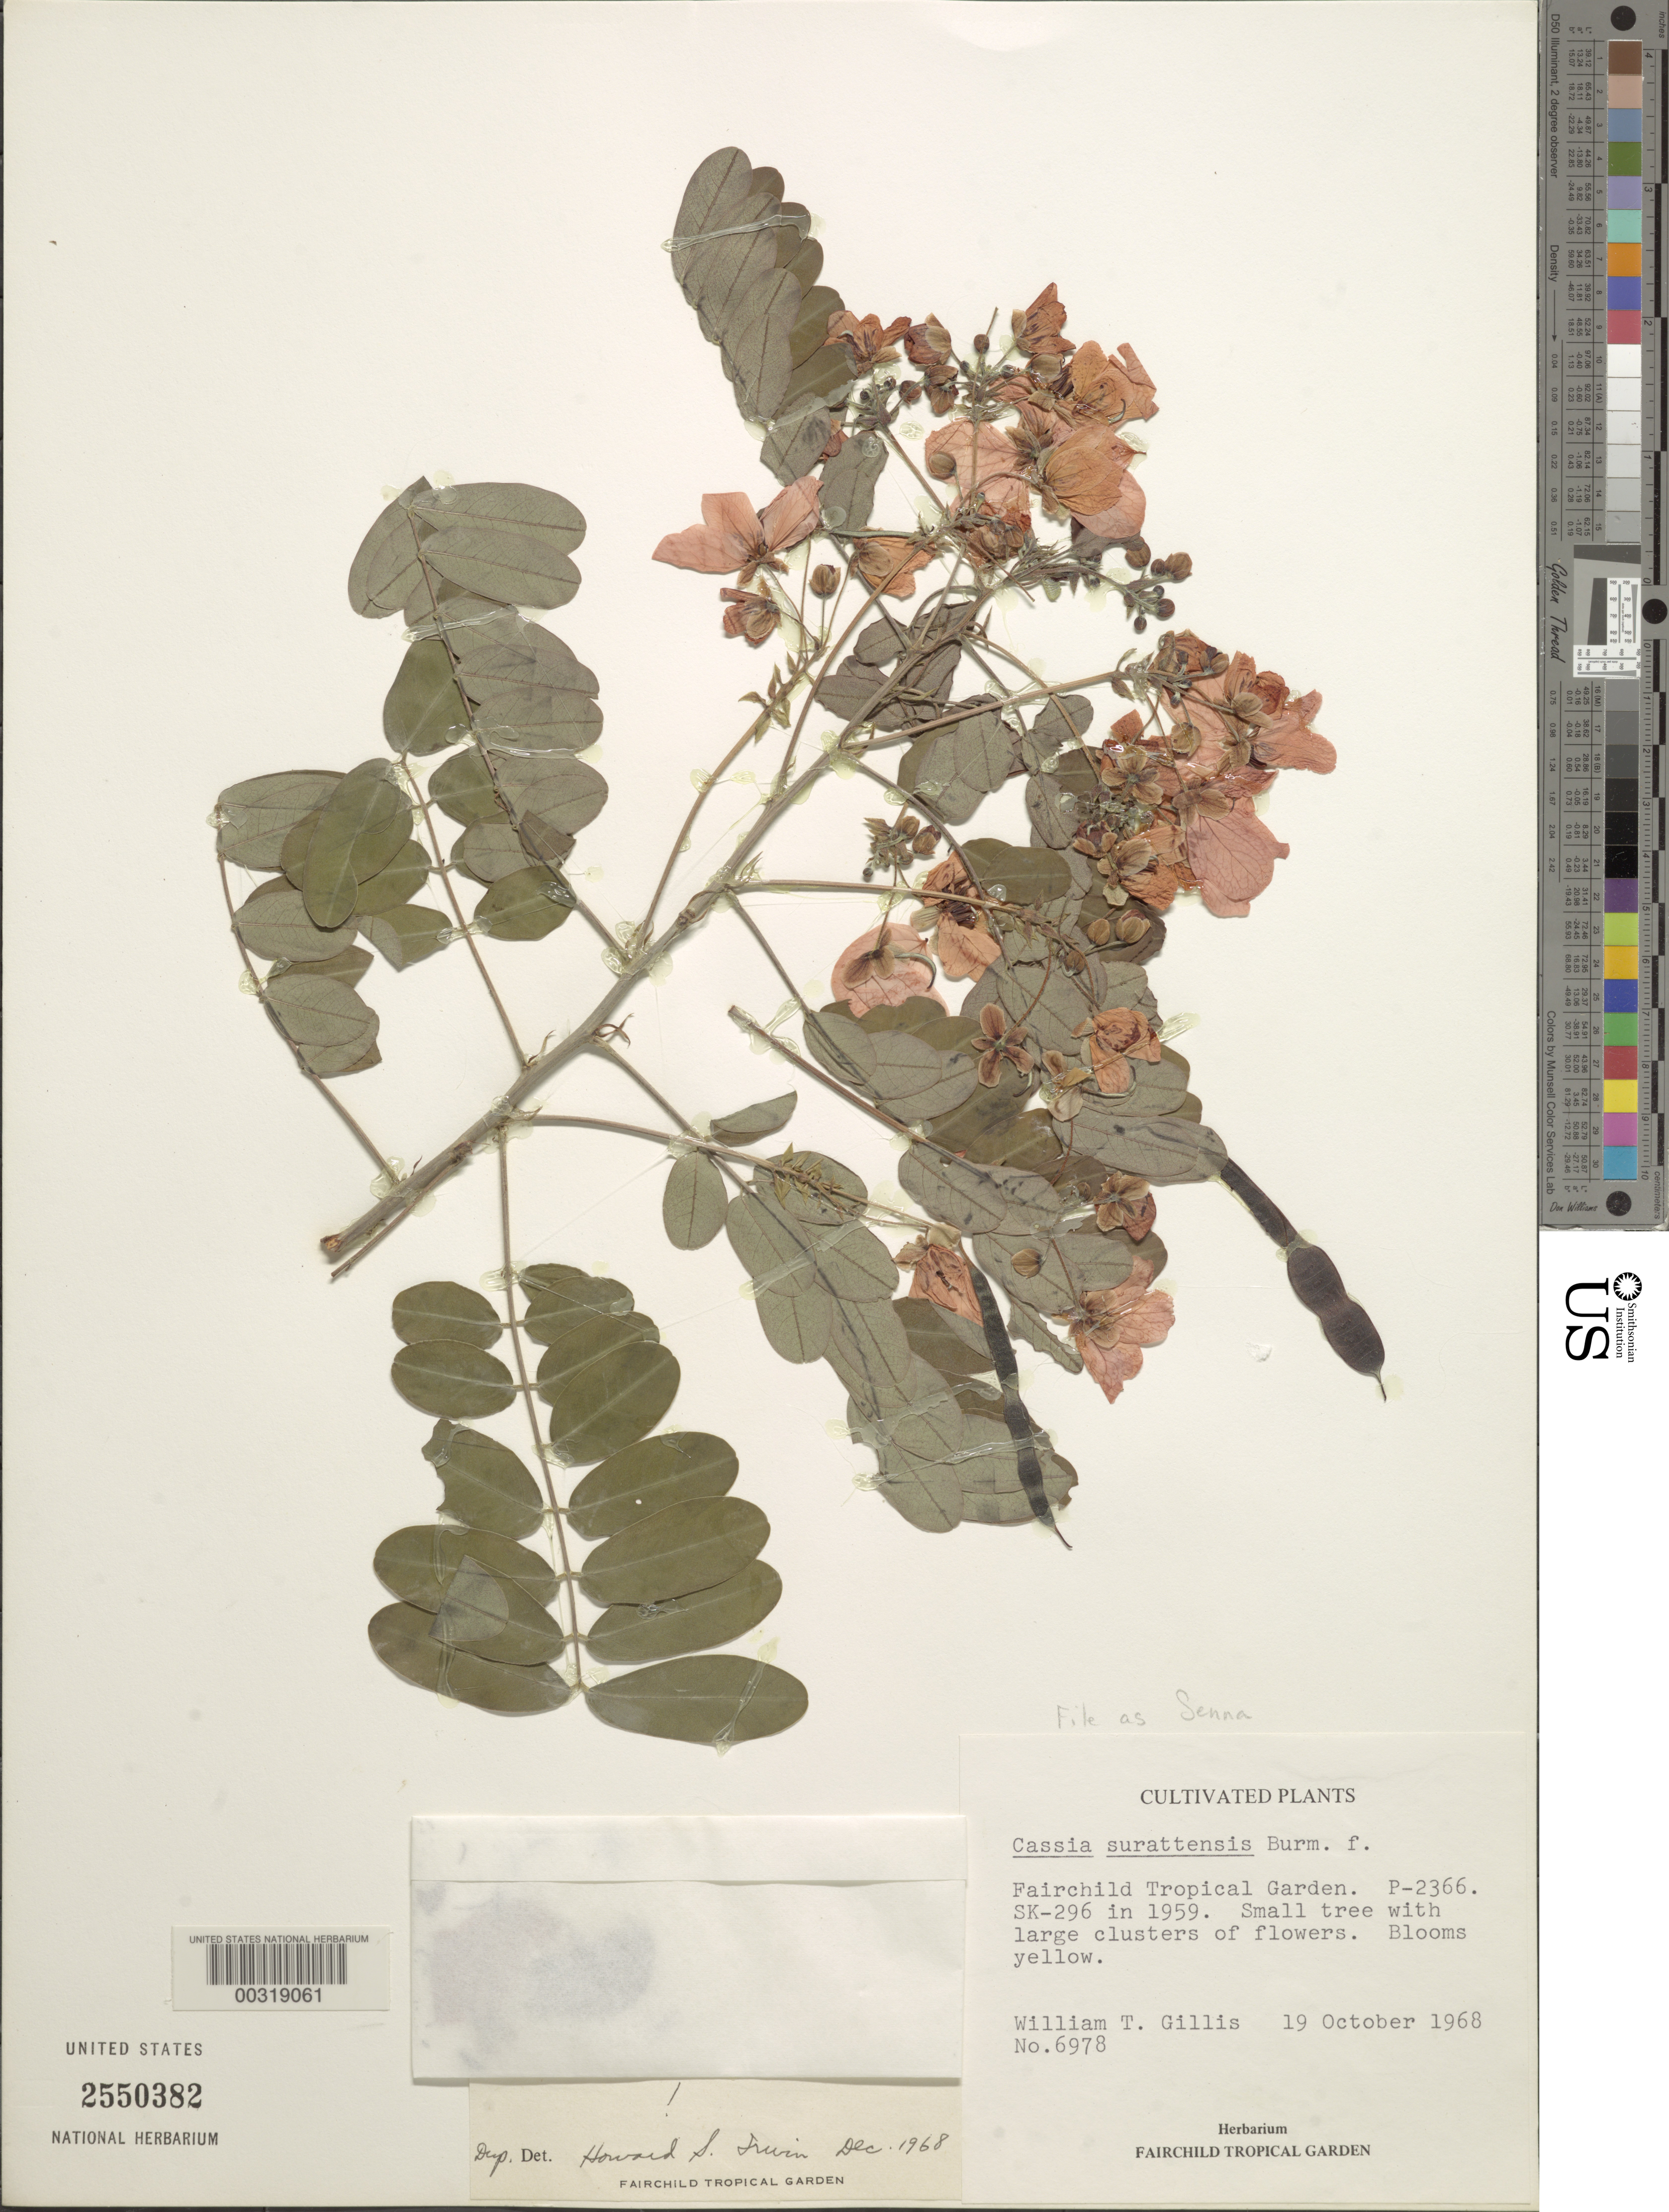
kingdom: Plantae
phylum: Tracheophyta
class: Magnoliopsida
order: Fabales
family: Fabaceae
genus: Senna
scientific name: Senna surattensis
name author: (Burm. f.) H.S. Irwin & Barneby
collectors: J. N. Rose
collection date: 1969-09-27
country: United States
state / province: Florida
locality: Coconut Grove, former home of David Fairchild, the Kampong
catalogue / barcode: US 2550382